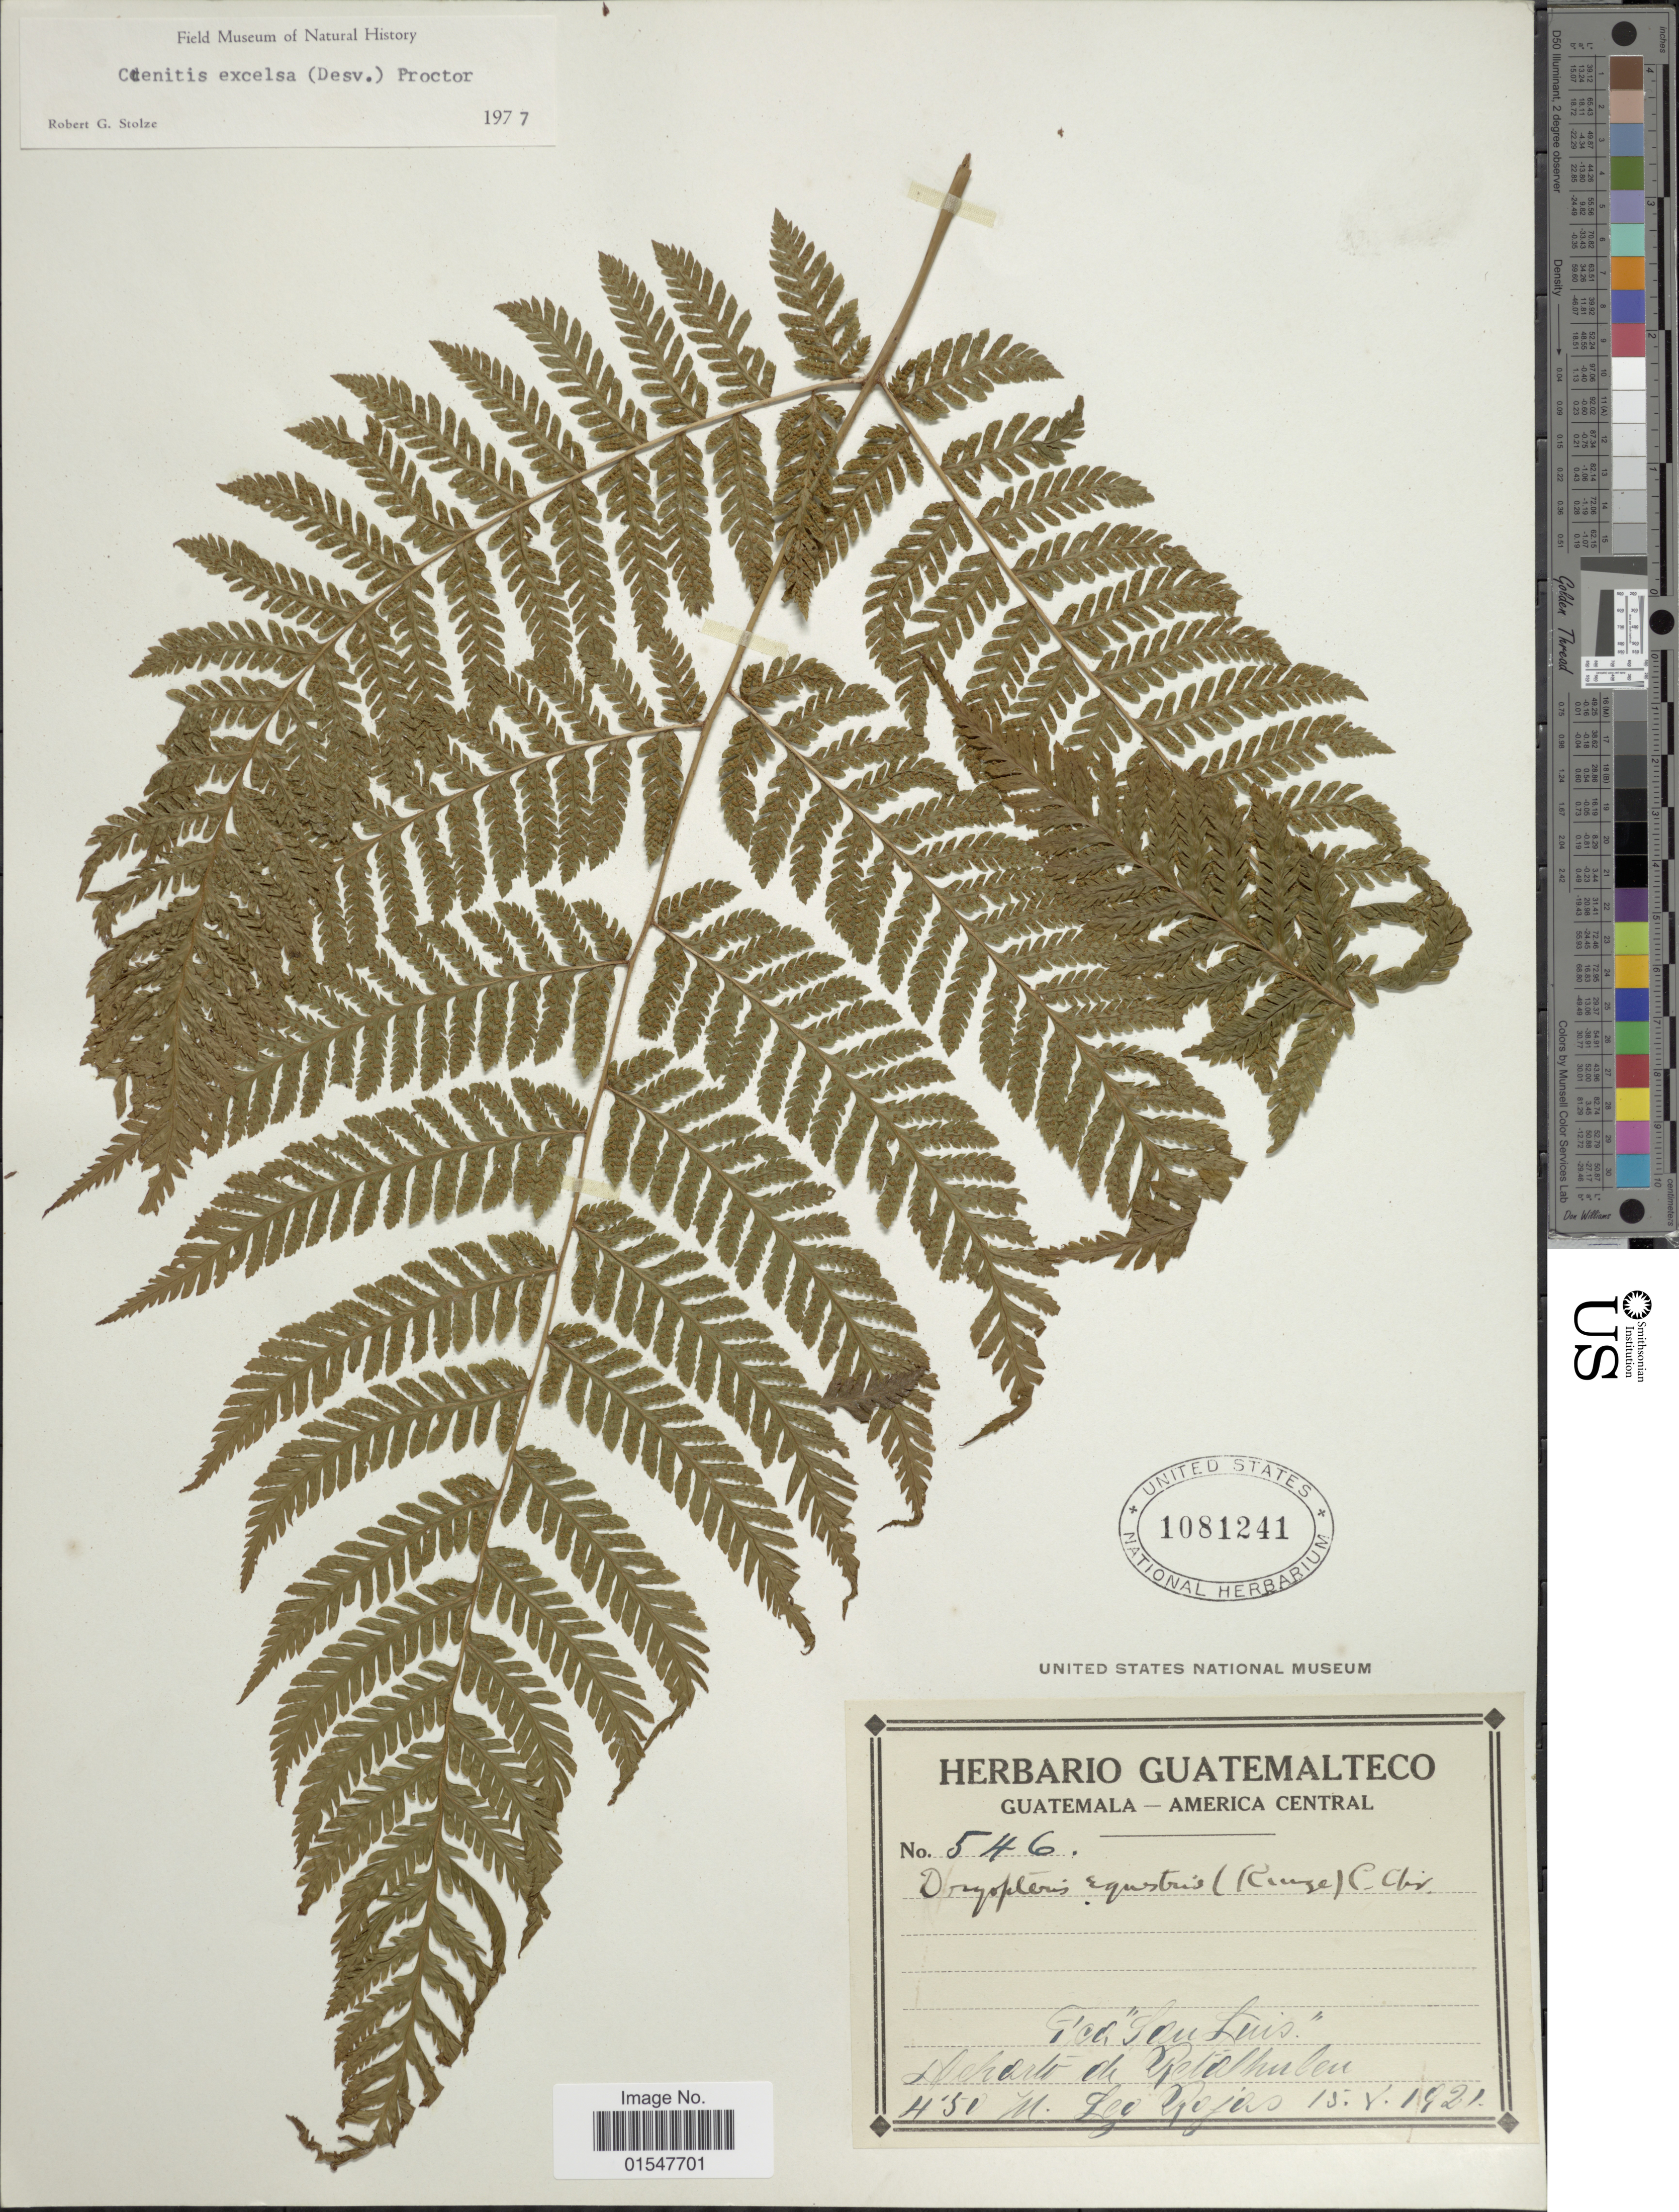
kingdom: Plantae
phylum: Tracheophyta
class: Polypodiopsida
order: Polypodiales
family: Dryopteridaceae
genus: Ctenitis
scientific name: Ctenitis excelsa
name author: (Desv.) Proctor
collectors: Rojas, --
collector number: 546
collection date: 1921-05-15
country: Guatemala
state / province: Retalhuleu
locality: San Luis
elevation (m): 450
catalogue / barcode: US 1081241